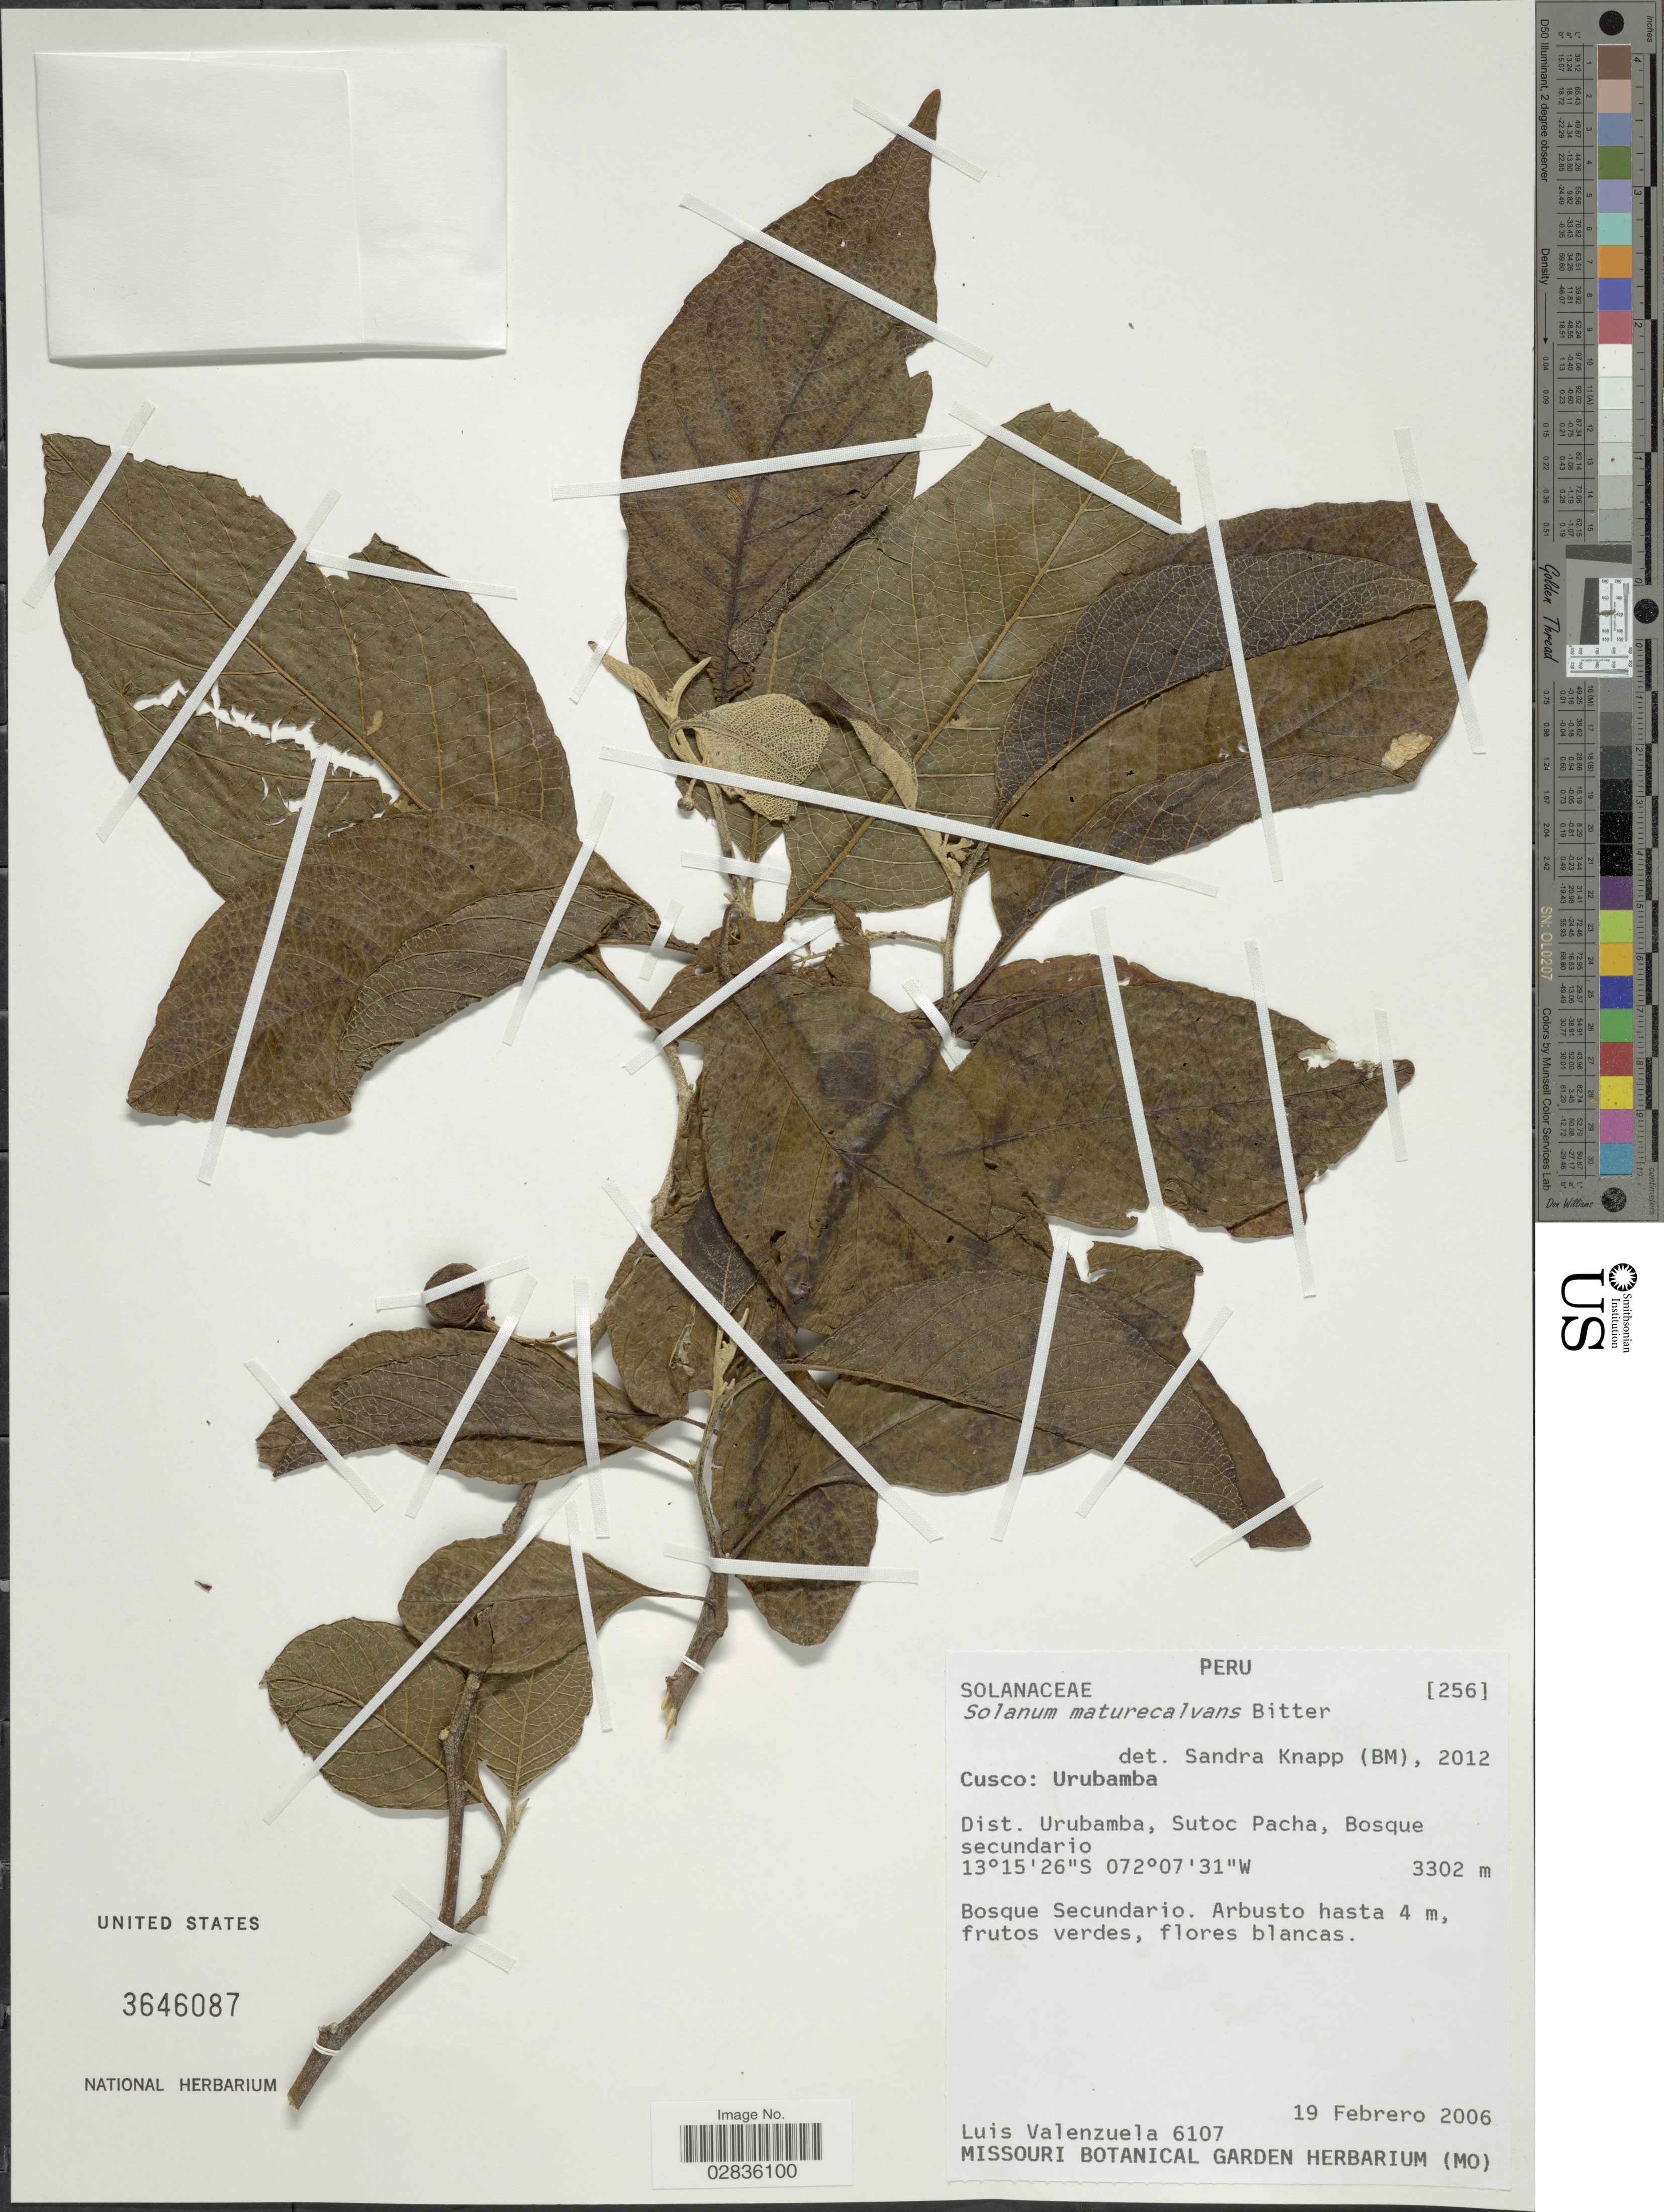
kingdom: Plantae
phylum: Tracheophyta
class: Magnoliopsida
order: Solanales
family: Solanaceae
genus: Solanum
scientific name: Solanum maturecalvans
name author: Bitter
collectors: L. Valenzuela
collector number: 6107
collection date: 2006-02-19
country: Peru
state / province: Cusco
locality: Urubamba. Dist. Urubamba, Sutoc Pacha.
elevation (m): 3302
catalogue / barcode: US 3646087